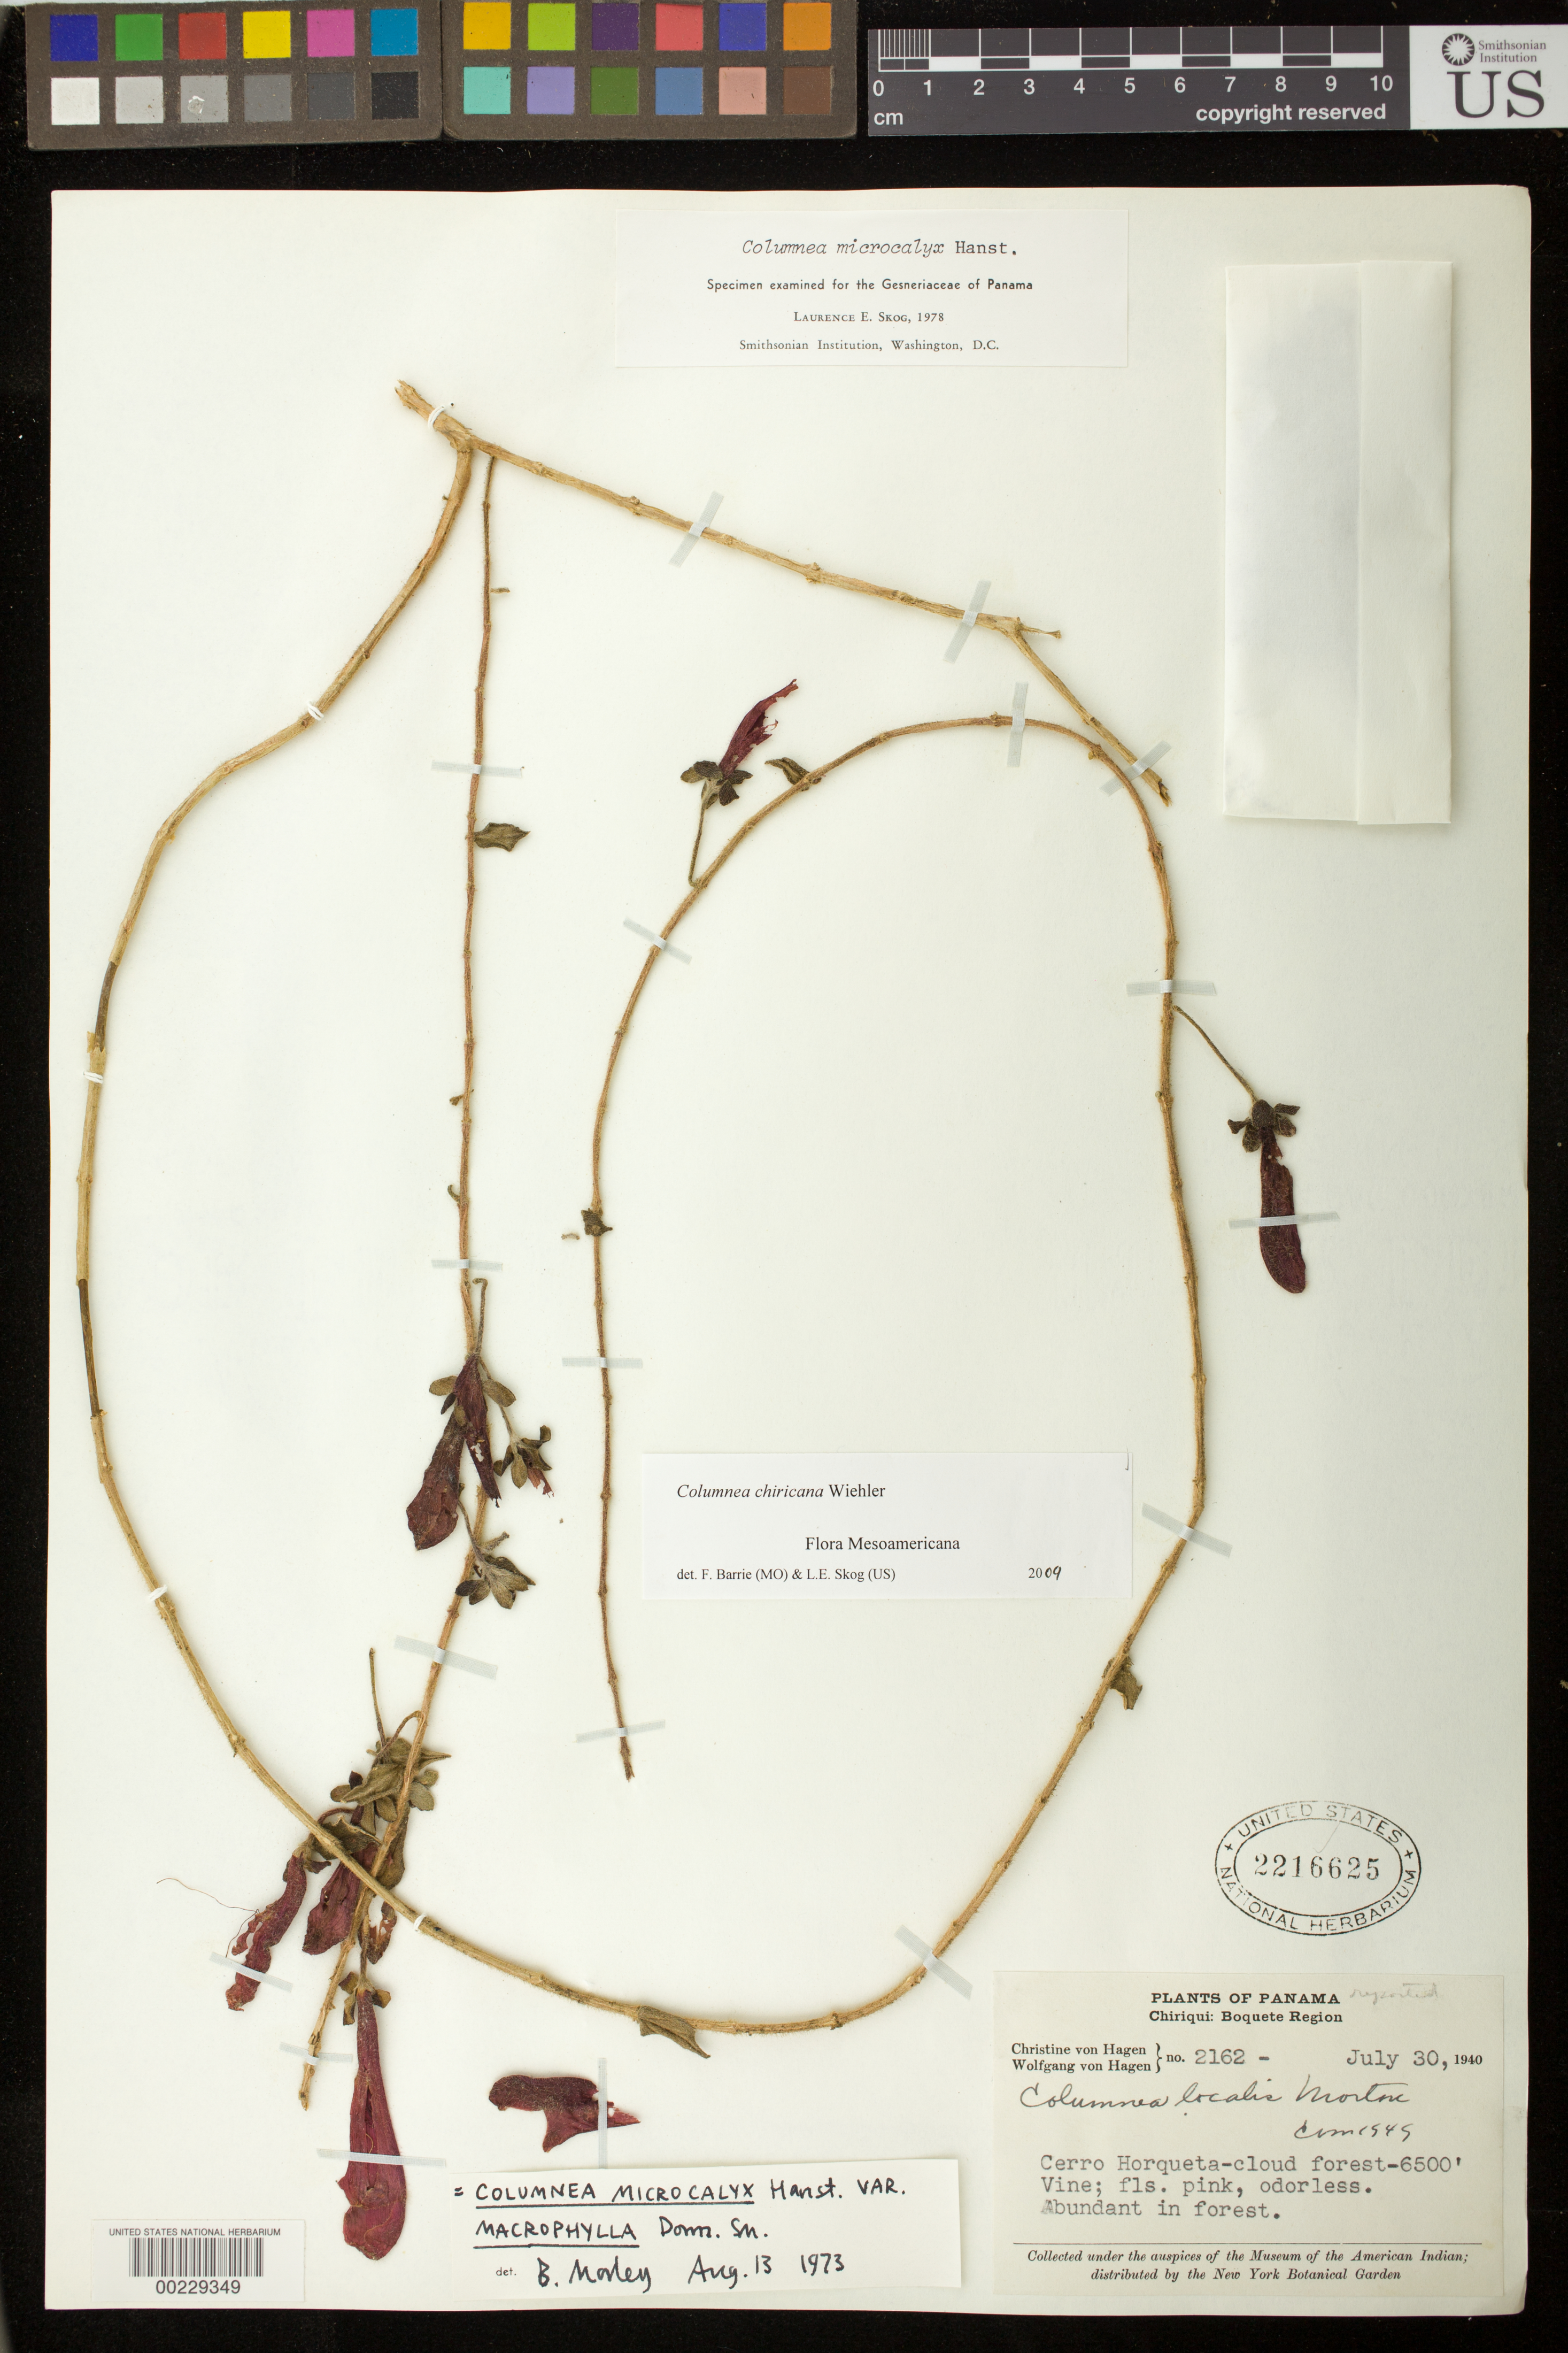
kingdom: Plantae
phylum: Tracheophyta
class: Magnoliopsida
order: Lamiales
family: Gesneriaceae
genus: Columnea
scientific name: Columnea chiricana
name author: Wiehler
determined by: Barrie, F. R.; Skog, Laurence E.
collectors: E. Groff & W. von Hagen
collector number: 2162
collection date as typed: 30 Jul 1940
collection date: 1940-07-30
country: Panama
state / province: Chiriquí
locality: Boquete region, Cerro Horqueta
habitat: Cloud forest; abundant in forest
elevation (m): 1981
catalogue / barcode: US 2216625